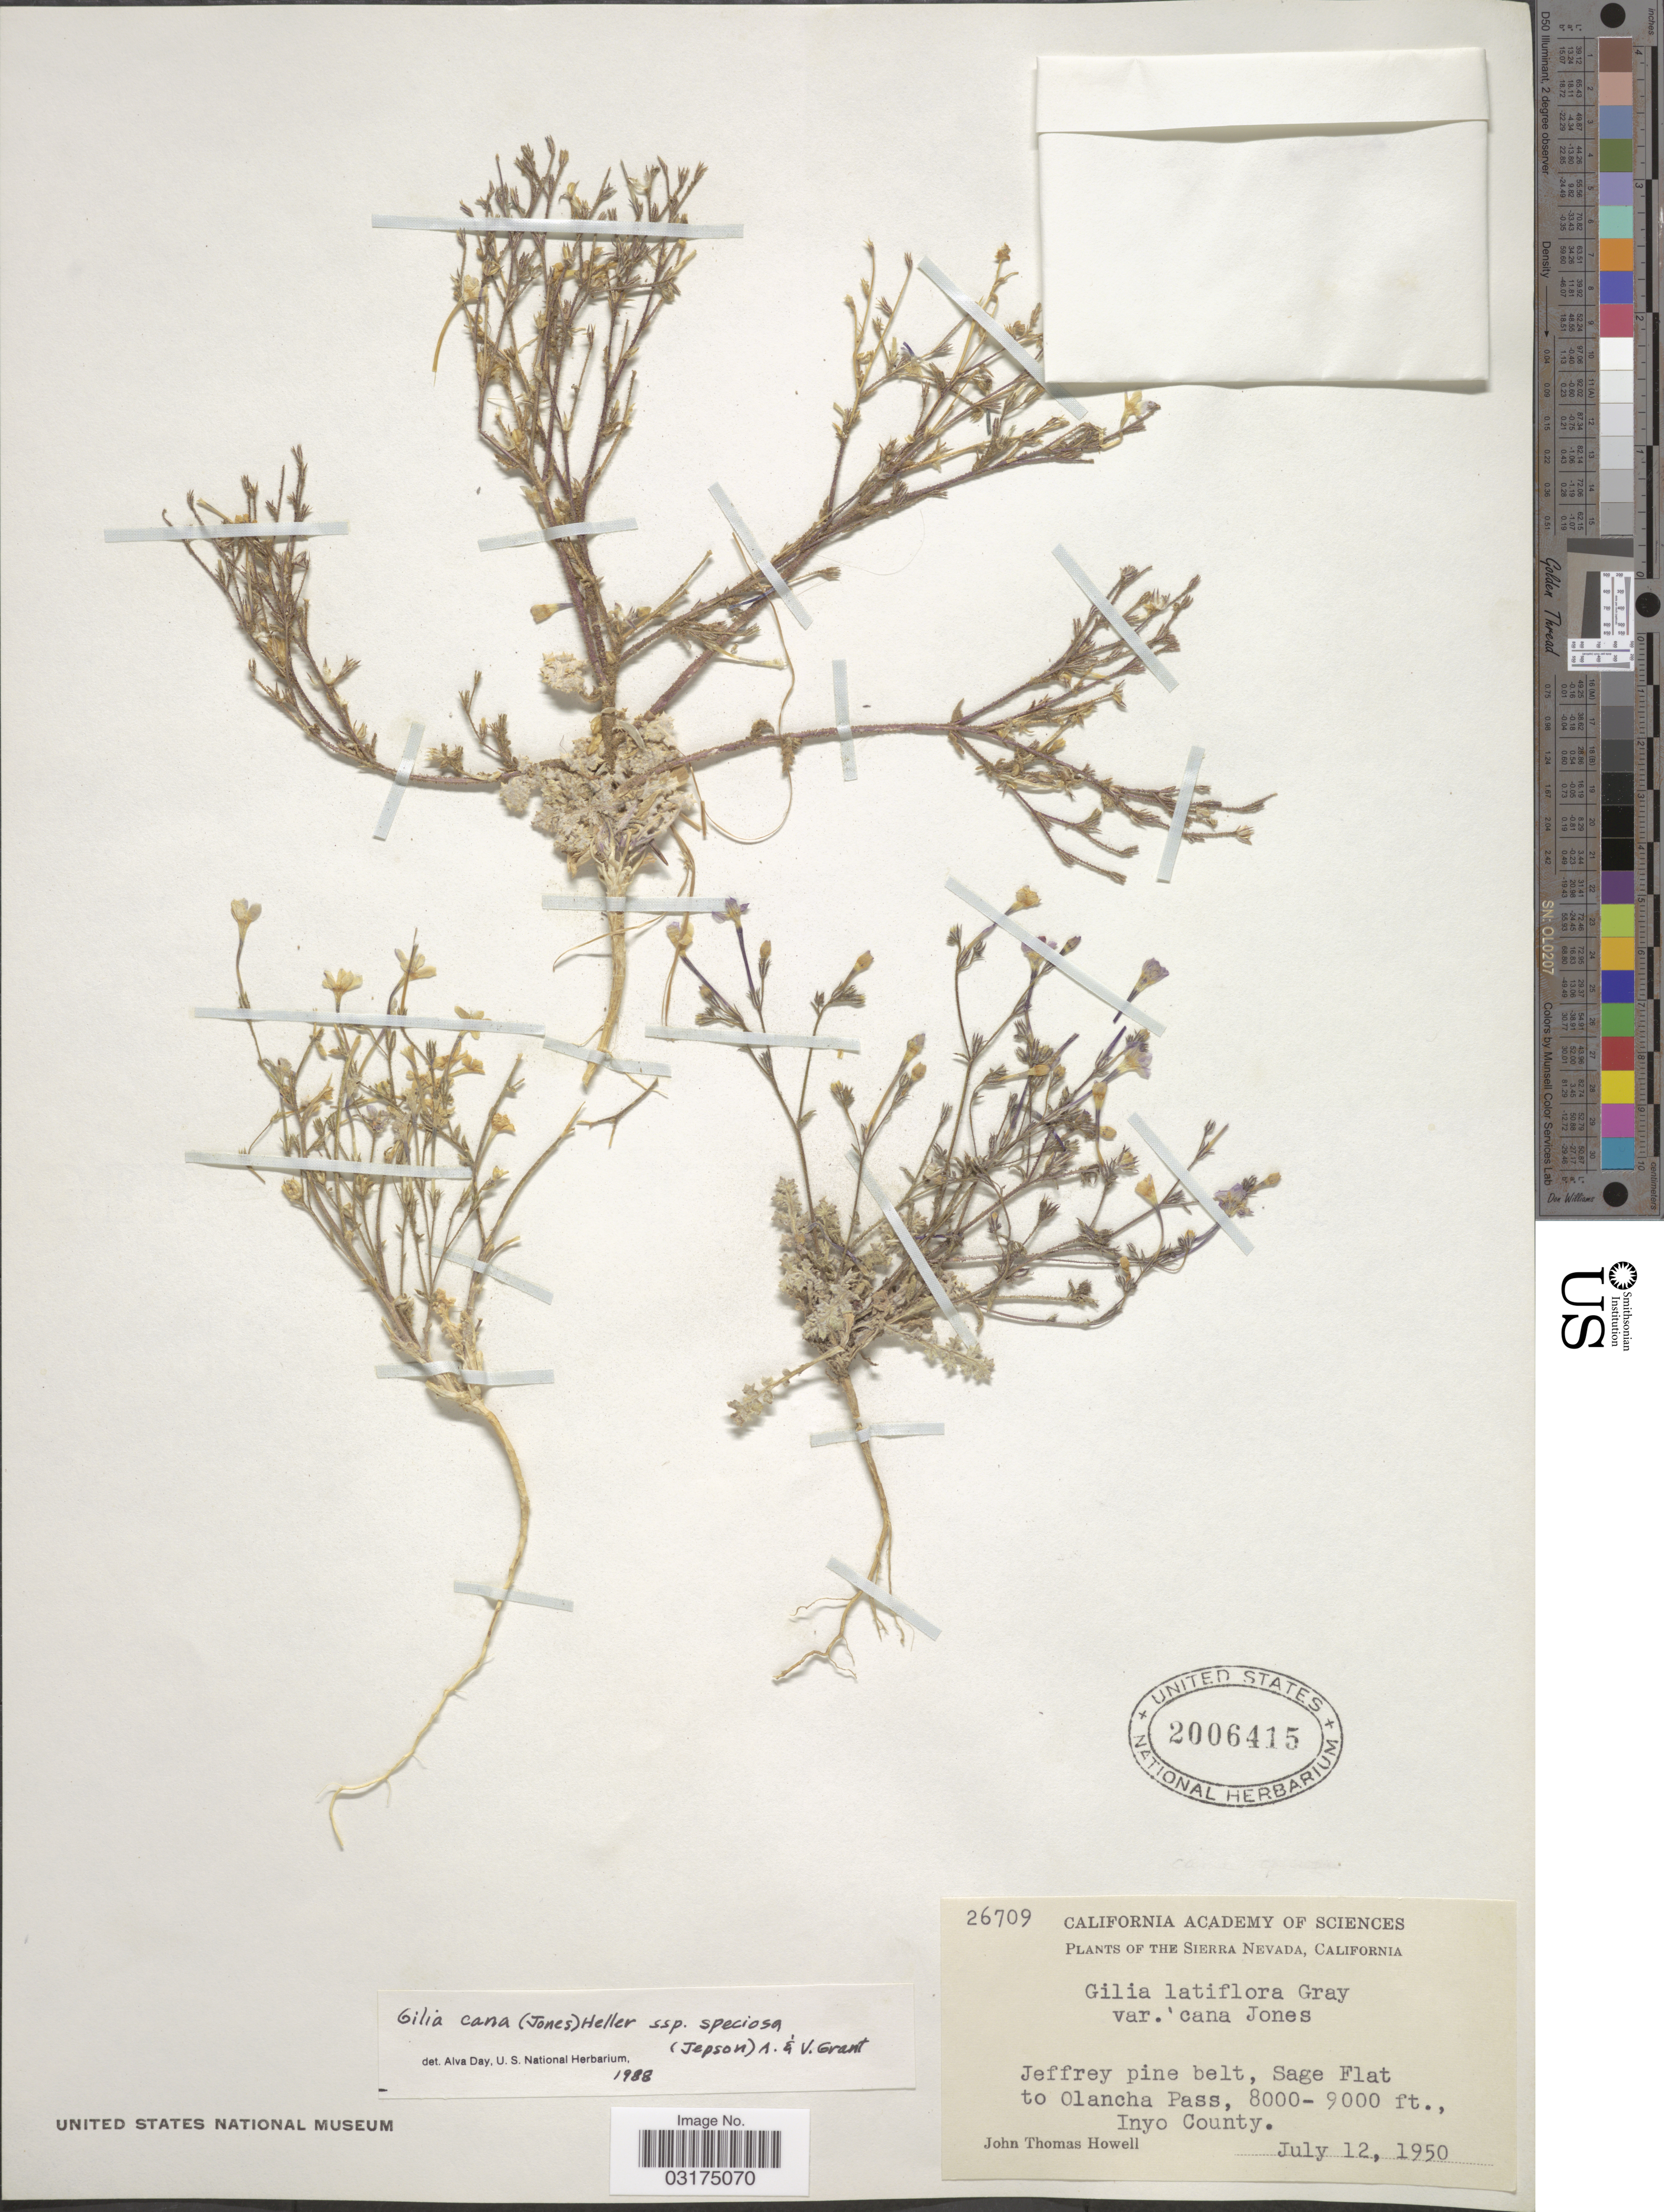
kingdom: Plantae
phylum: Tracheophyta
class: Magnoliopsida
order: Ericales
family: Polemoniaceae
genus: Gilia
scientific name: Gilia cana subsp. speciosa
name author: (Jeps.) A.D. Grant & V.E. Grant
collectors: J. T. Howell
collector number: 26709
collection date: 1950-07-12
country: United States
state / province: California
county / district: Inyo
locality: The Sierra Nevada. Jeffrey pine belt, Sage Flat to Olancha Pass, Inyo County.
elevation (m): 2438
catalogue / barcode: US 2006415